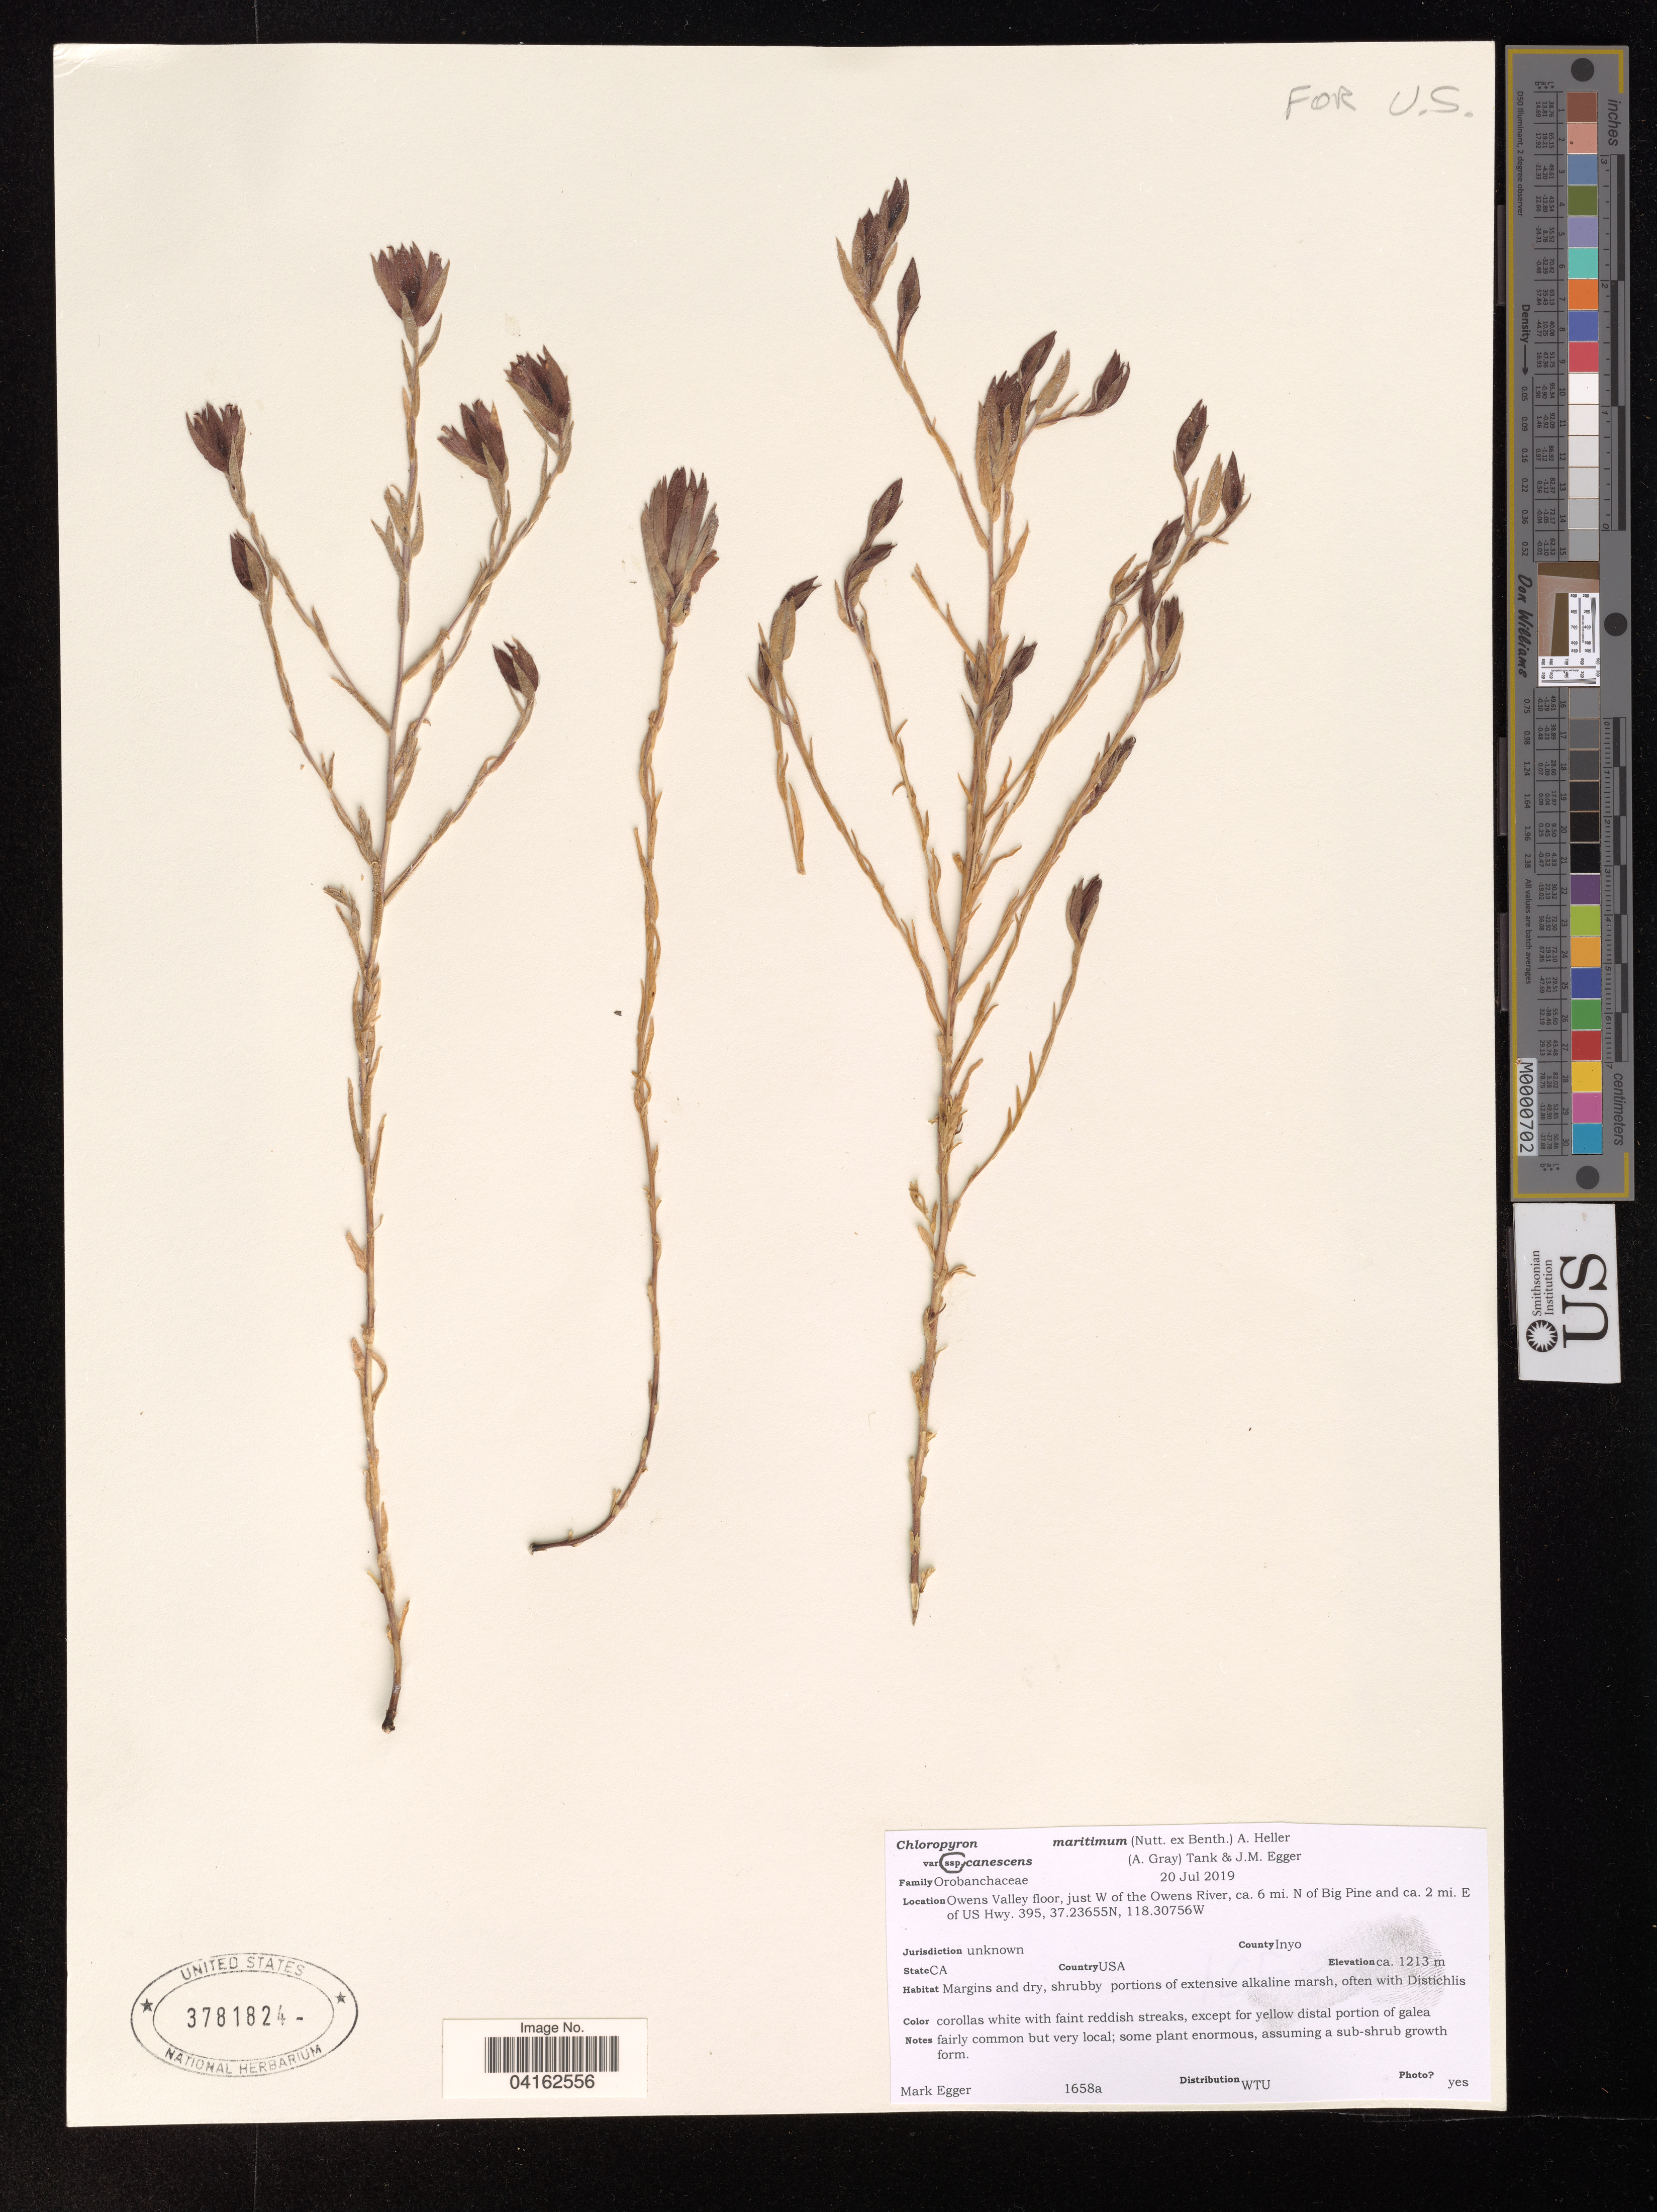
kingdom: Plantae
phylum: Tracheophyta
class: Magnoliopsida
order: Lamiales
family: Orobanchaceae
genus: Chloropyron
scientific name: Chloropyron maritimum subsp. canescens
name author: (A. Gray) Tank & J.M. Egger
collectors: M. Egger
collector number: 1658a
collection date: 2019-07-20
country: United States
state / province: California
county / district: Inyo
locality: Owens Valley floor, just W of the Owens River, ca. 6 mi. N of Big Pine and ca. 2 mi. E of US Hwy. 395. Jurisdiction unknown. County Inyo.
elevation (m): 1213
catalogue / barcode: US 3781824